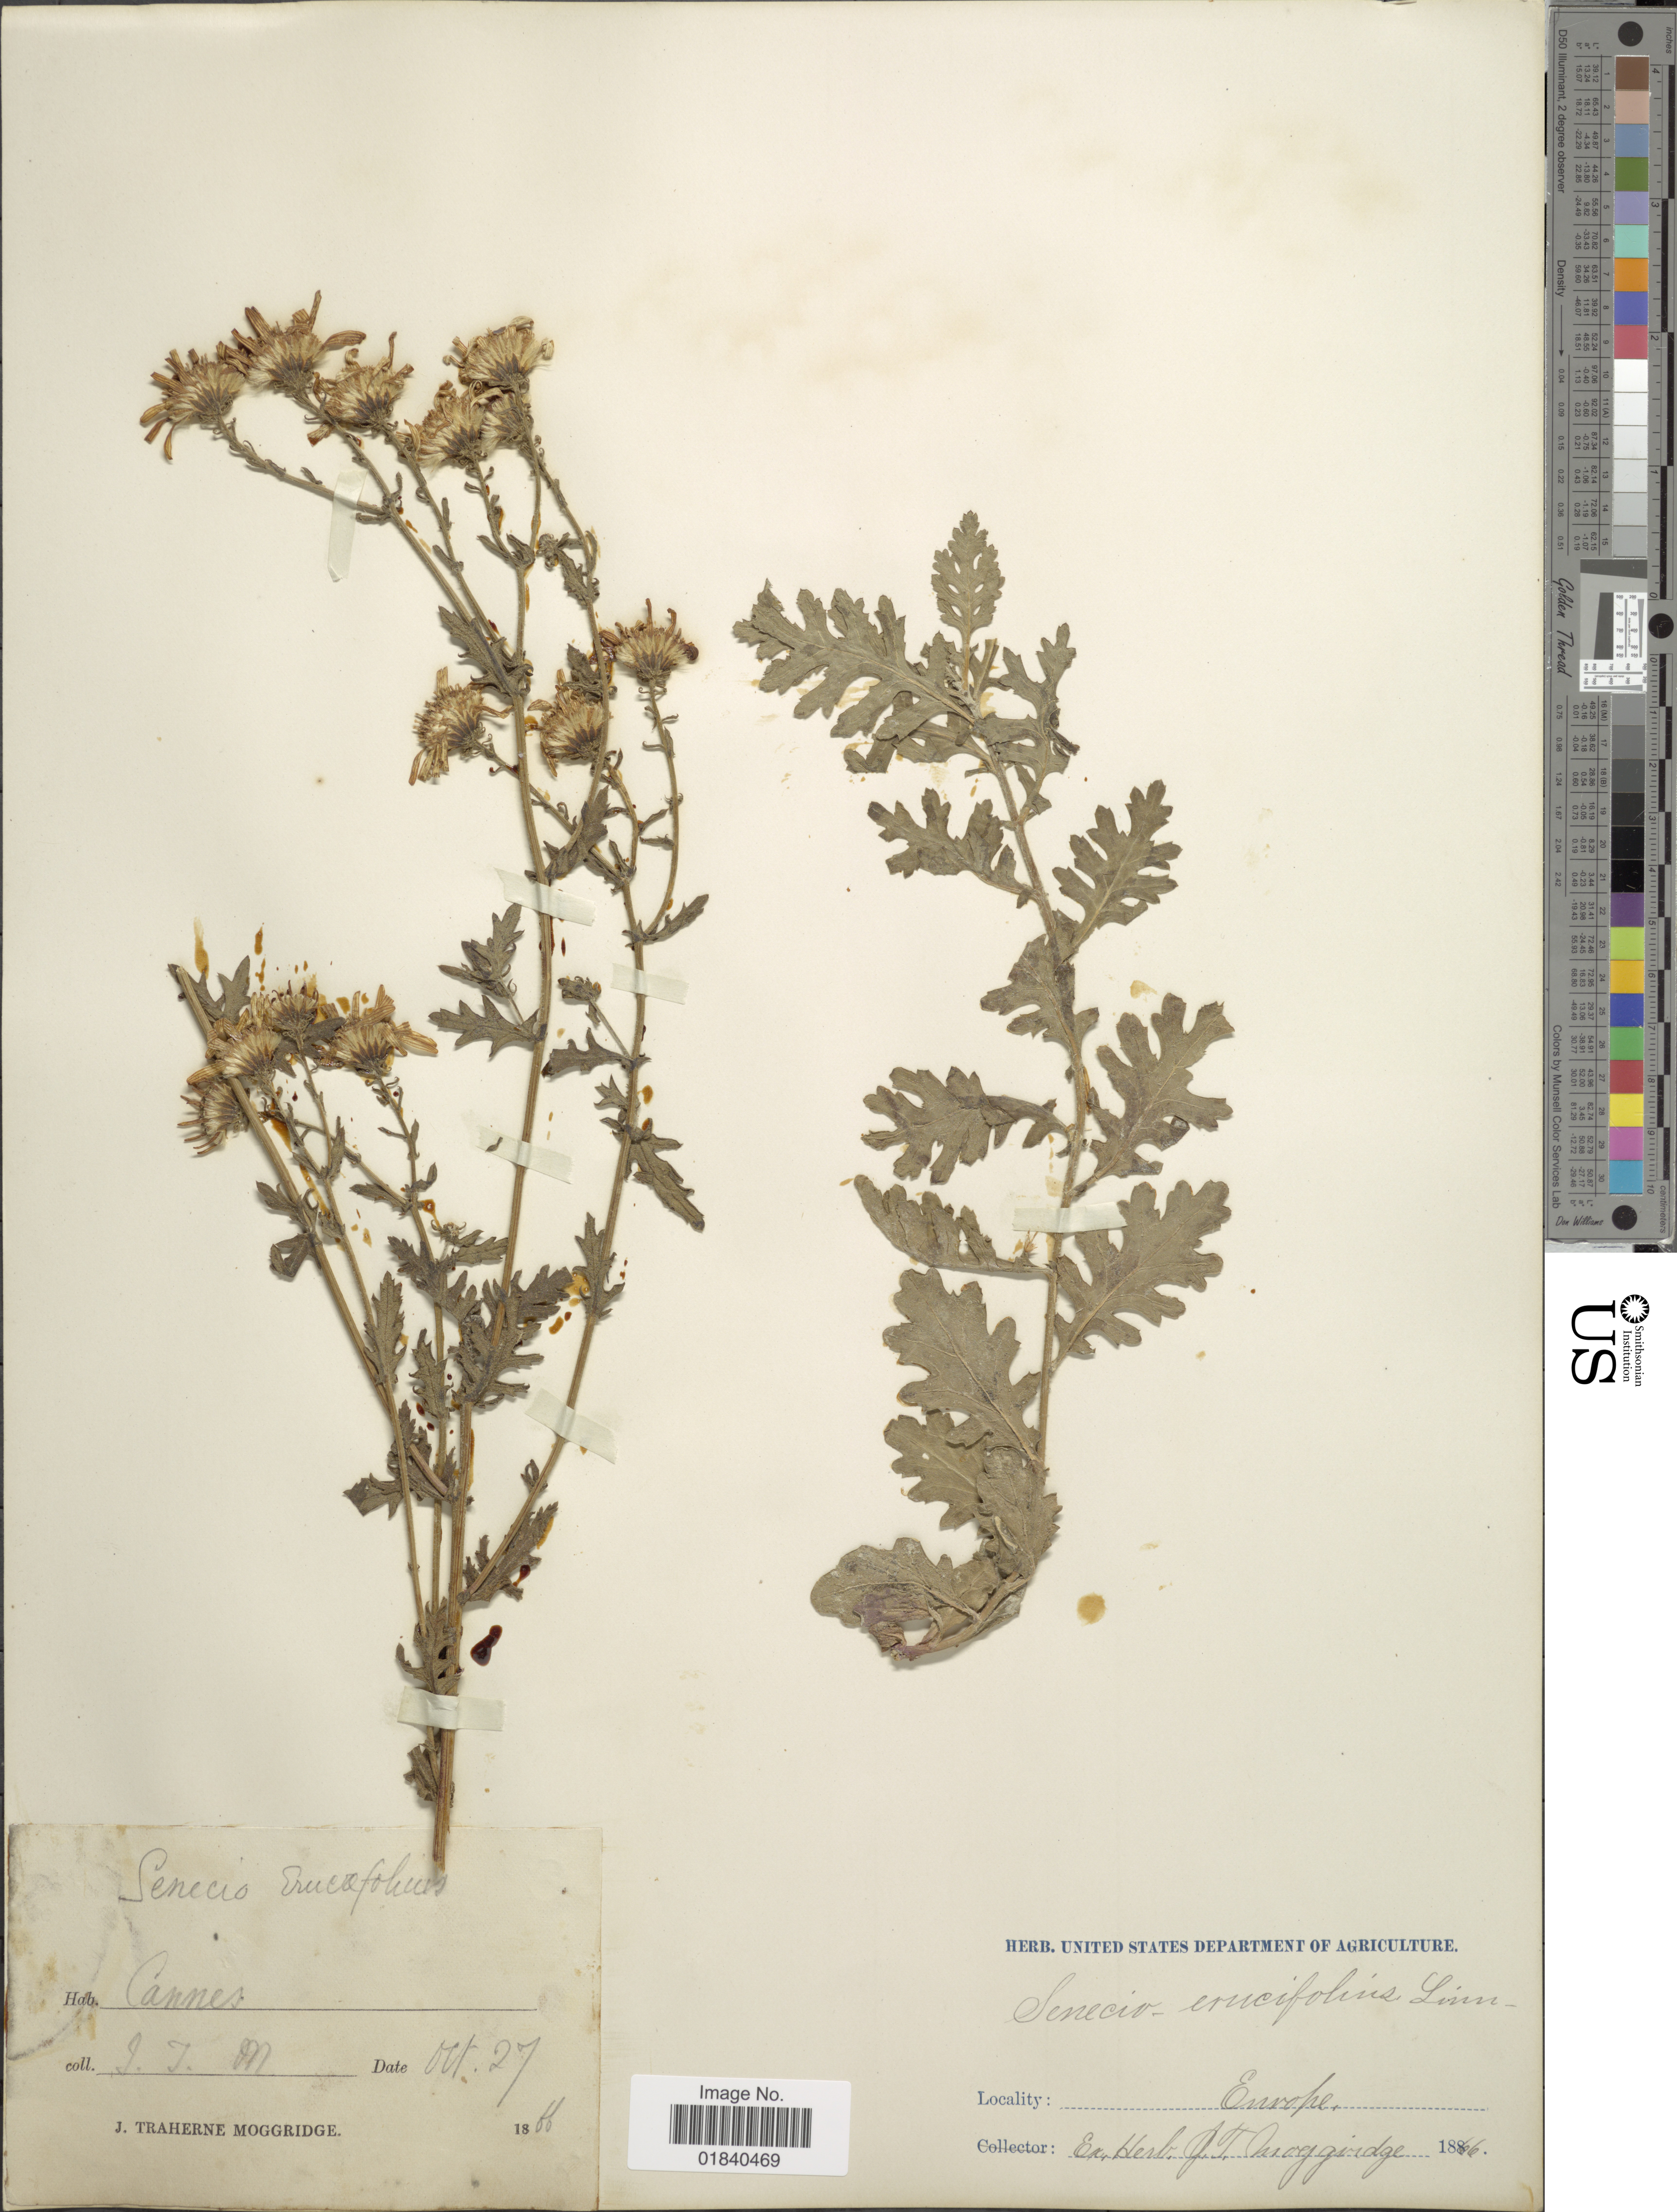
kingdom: Plantae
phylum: Tracheophyta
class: Magnoliopsida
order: Asterales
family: Asteraceae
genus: Jacobaea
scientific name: Jacobaea erucifolia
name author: (L.) G. Gaertn. et al.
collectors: J. T. Moggridge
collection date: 1866-10-27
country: France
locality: Cannes, Europe.